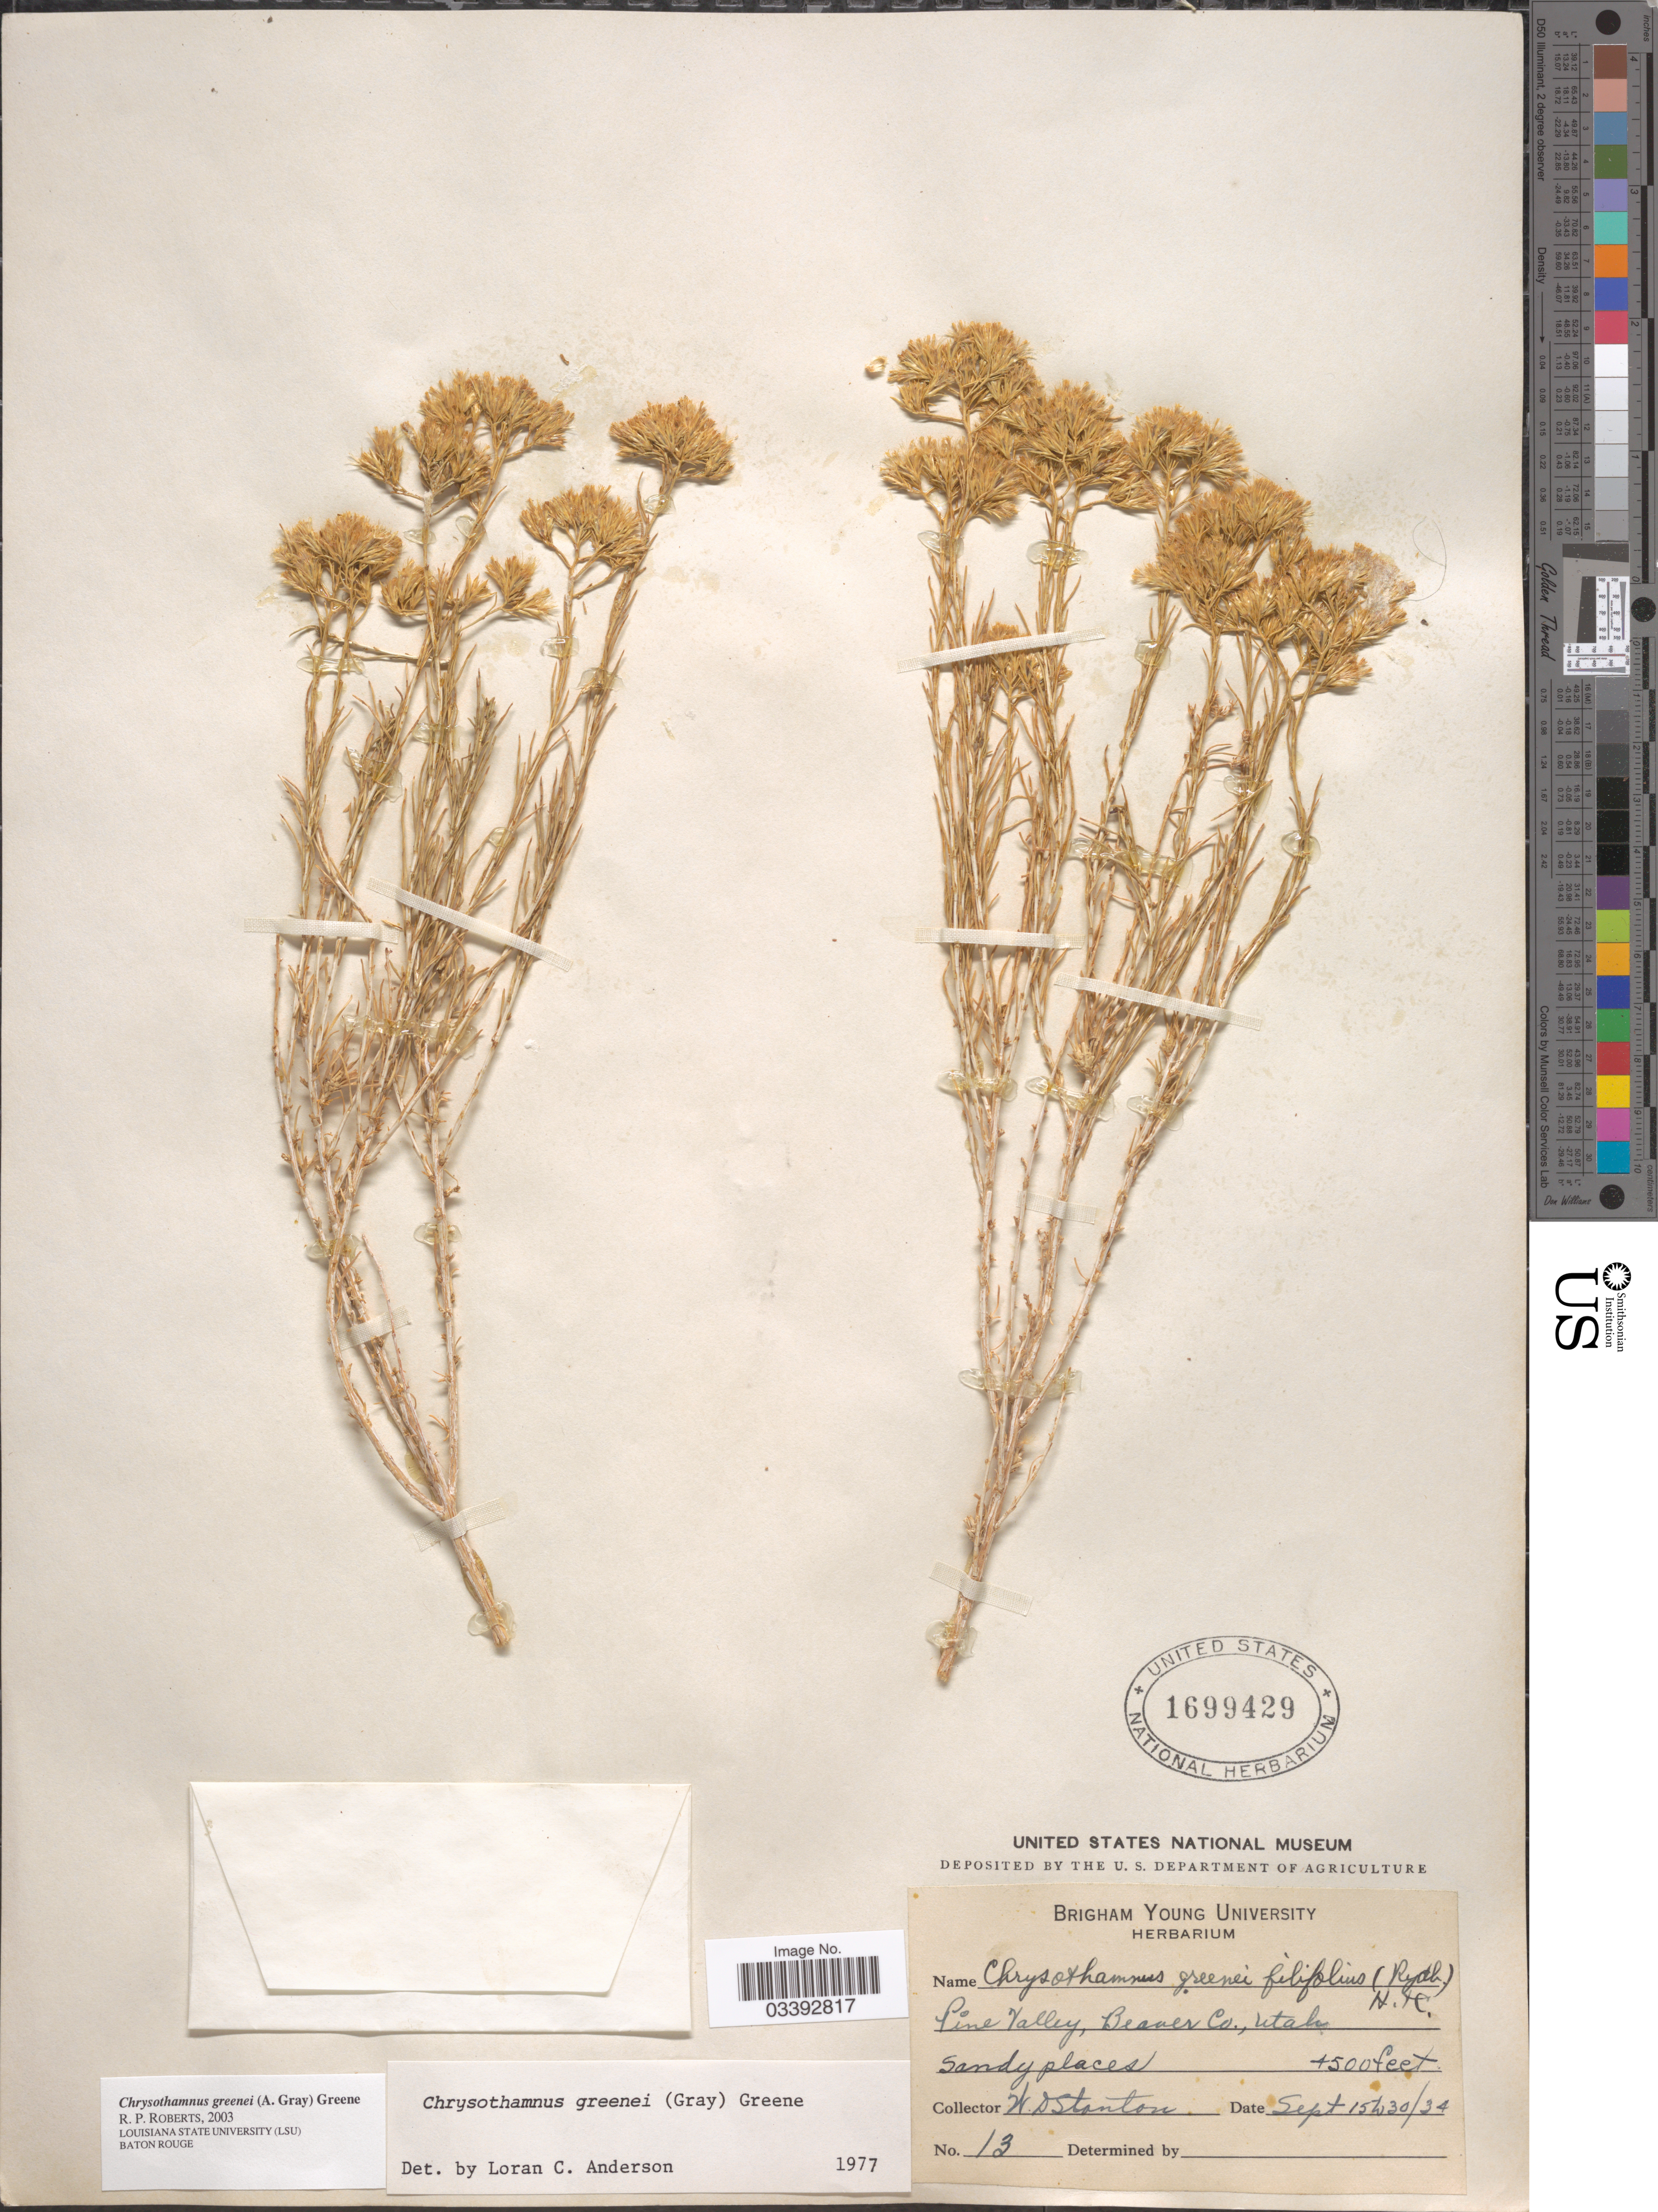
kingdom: Plantae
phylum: Tracheophyta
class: Magnoliopsida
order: Asterales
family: Asteraceae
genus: Chrysothamnus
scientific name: Chrysothamnus greenei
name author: (A. Gray) Greene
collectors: W. Stanton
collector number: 13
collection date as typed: Transcribed d/m/y: 15/9/34 to 30/9/34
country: United States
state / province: Utah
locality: Pine Valley, Beaver Co.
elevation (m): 1372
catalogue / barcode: US 1699429